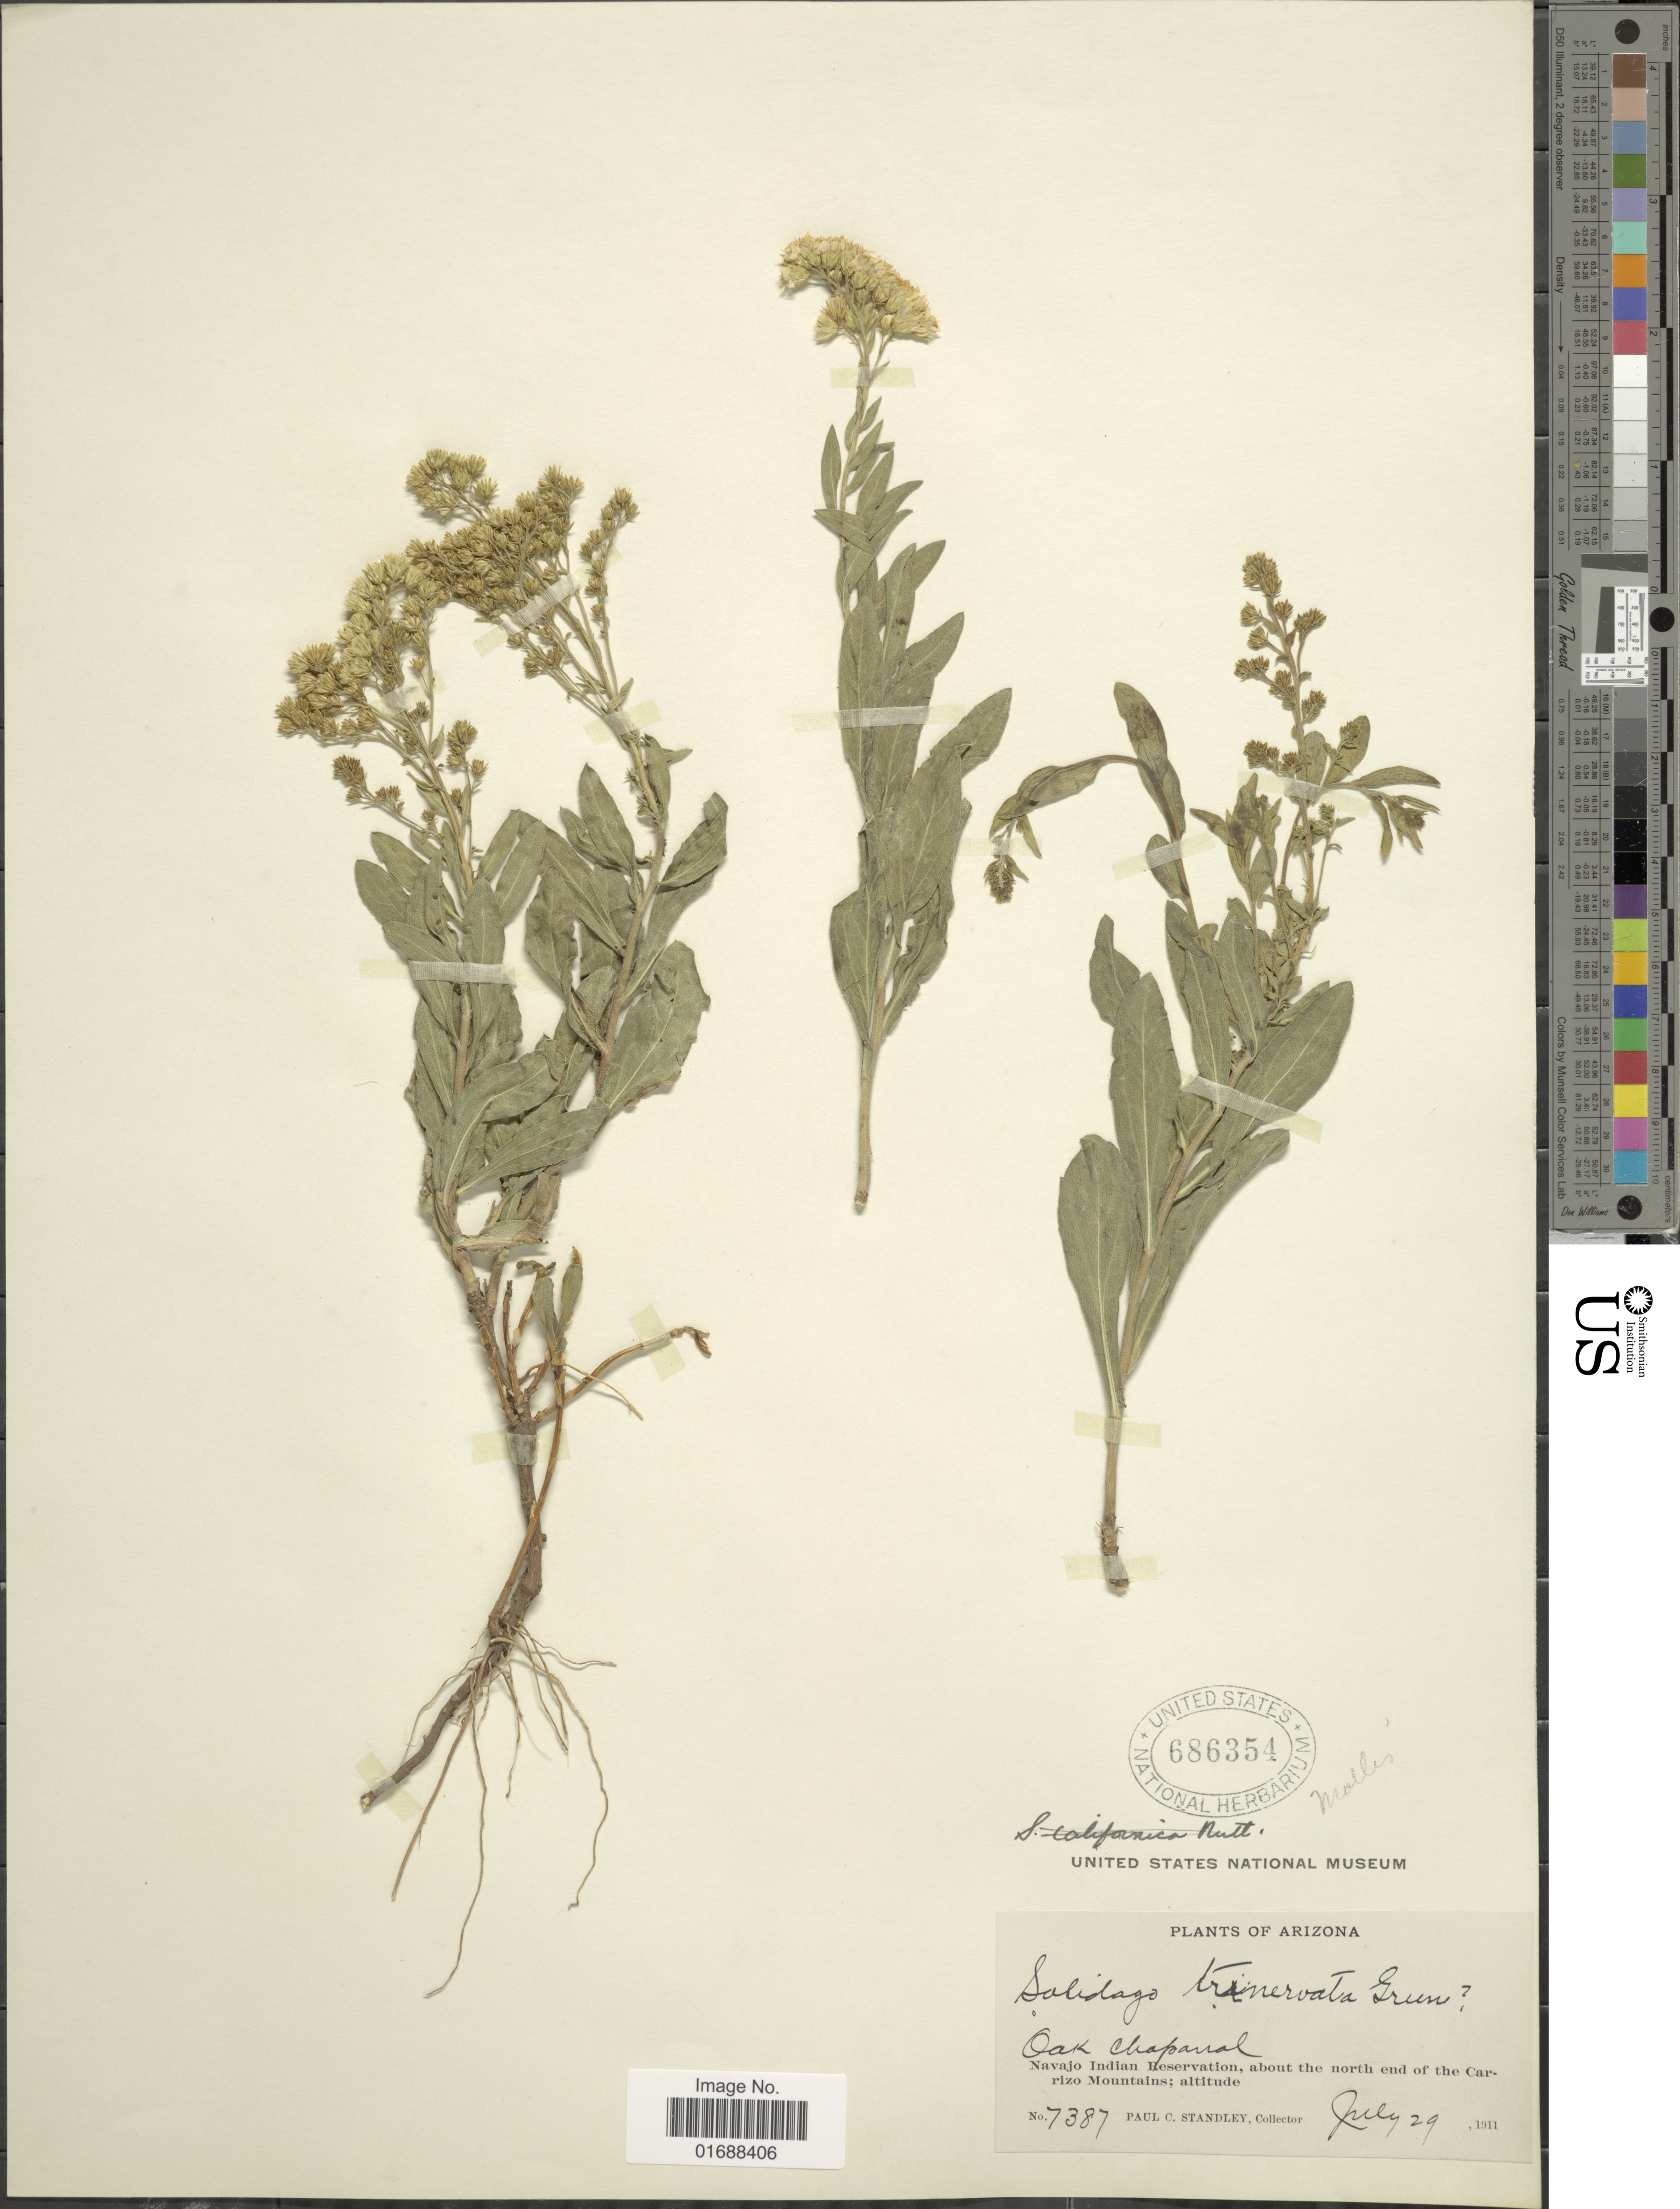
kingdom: Plantae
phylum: Tracheophyta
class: Magnoliopsida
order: Asterales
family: Asteraceae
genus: Solidago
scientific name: Solidago mollis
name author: Bartl.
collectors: P. C. Standley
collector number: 7387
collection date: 1911-07-29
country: United States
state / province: Arizona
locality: Arizona, Oak Chaparral, Navajo Indian reservation, about the north end of the Carizo Mountains.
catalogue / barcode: US 686354